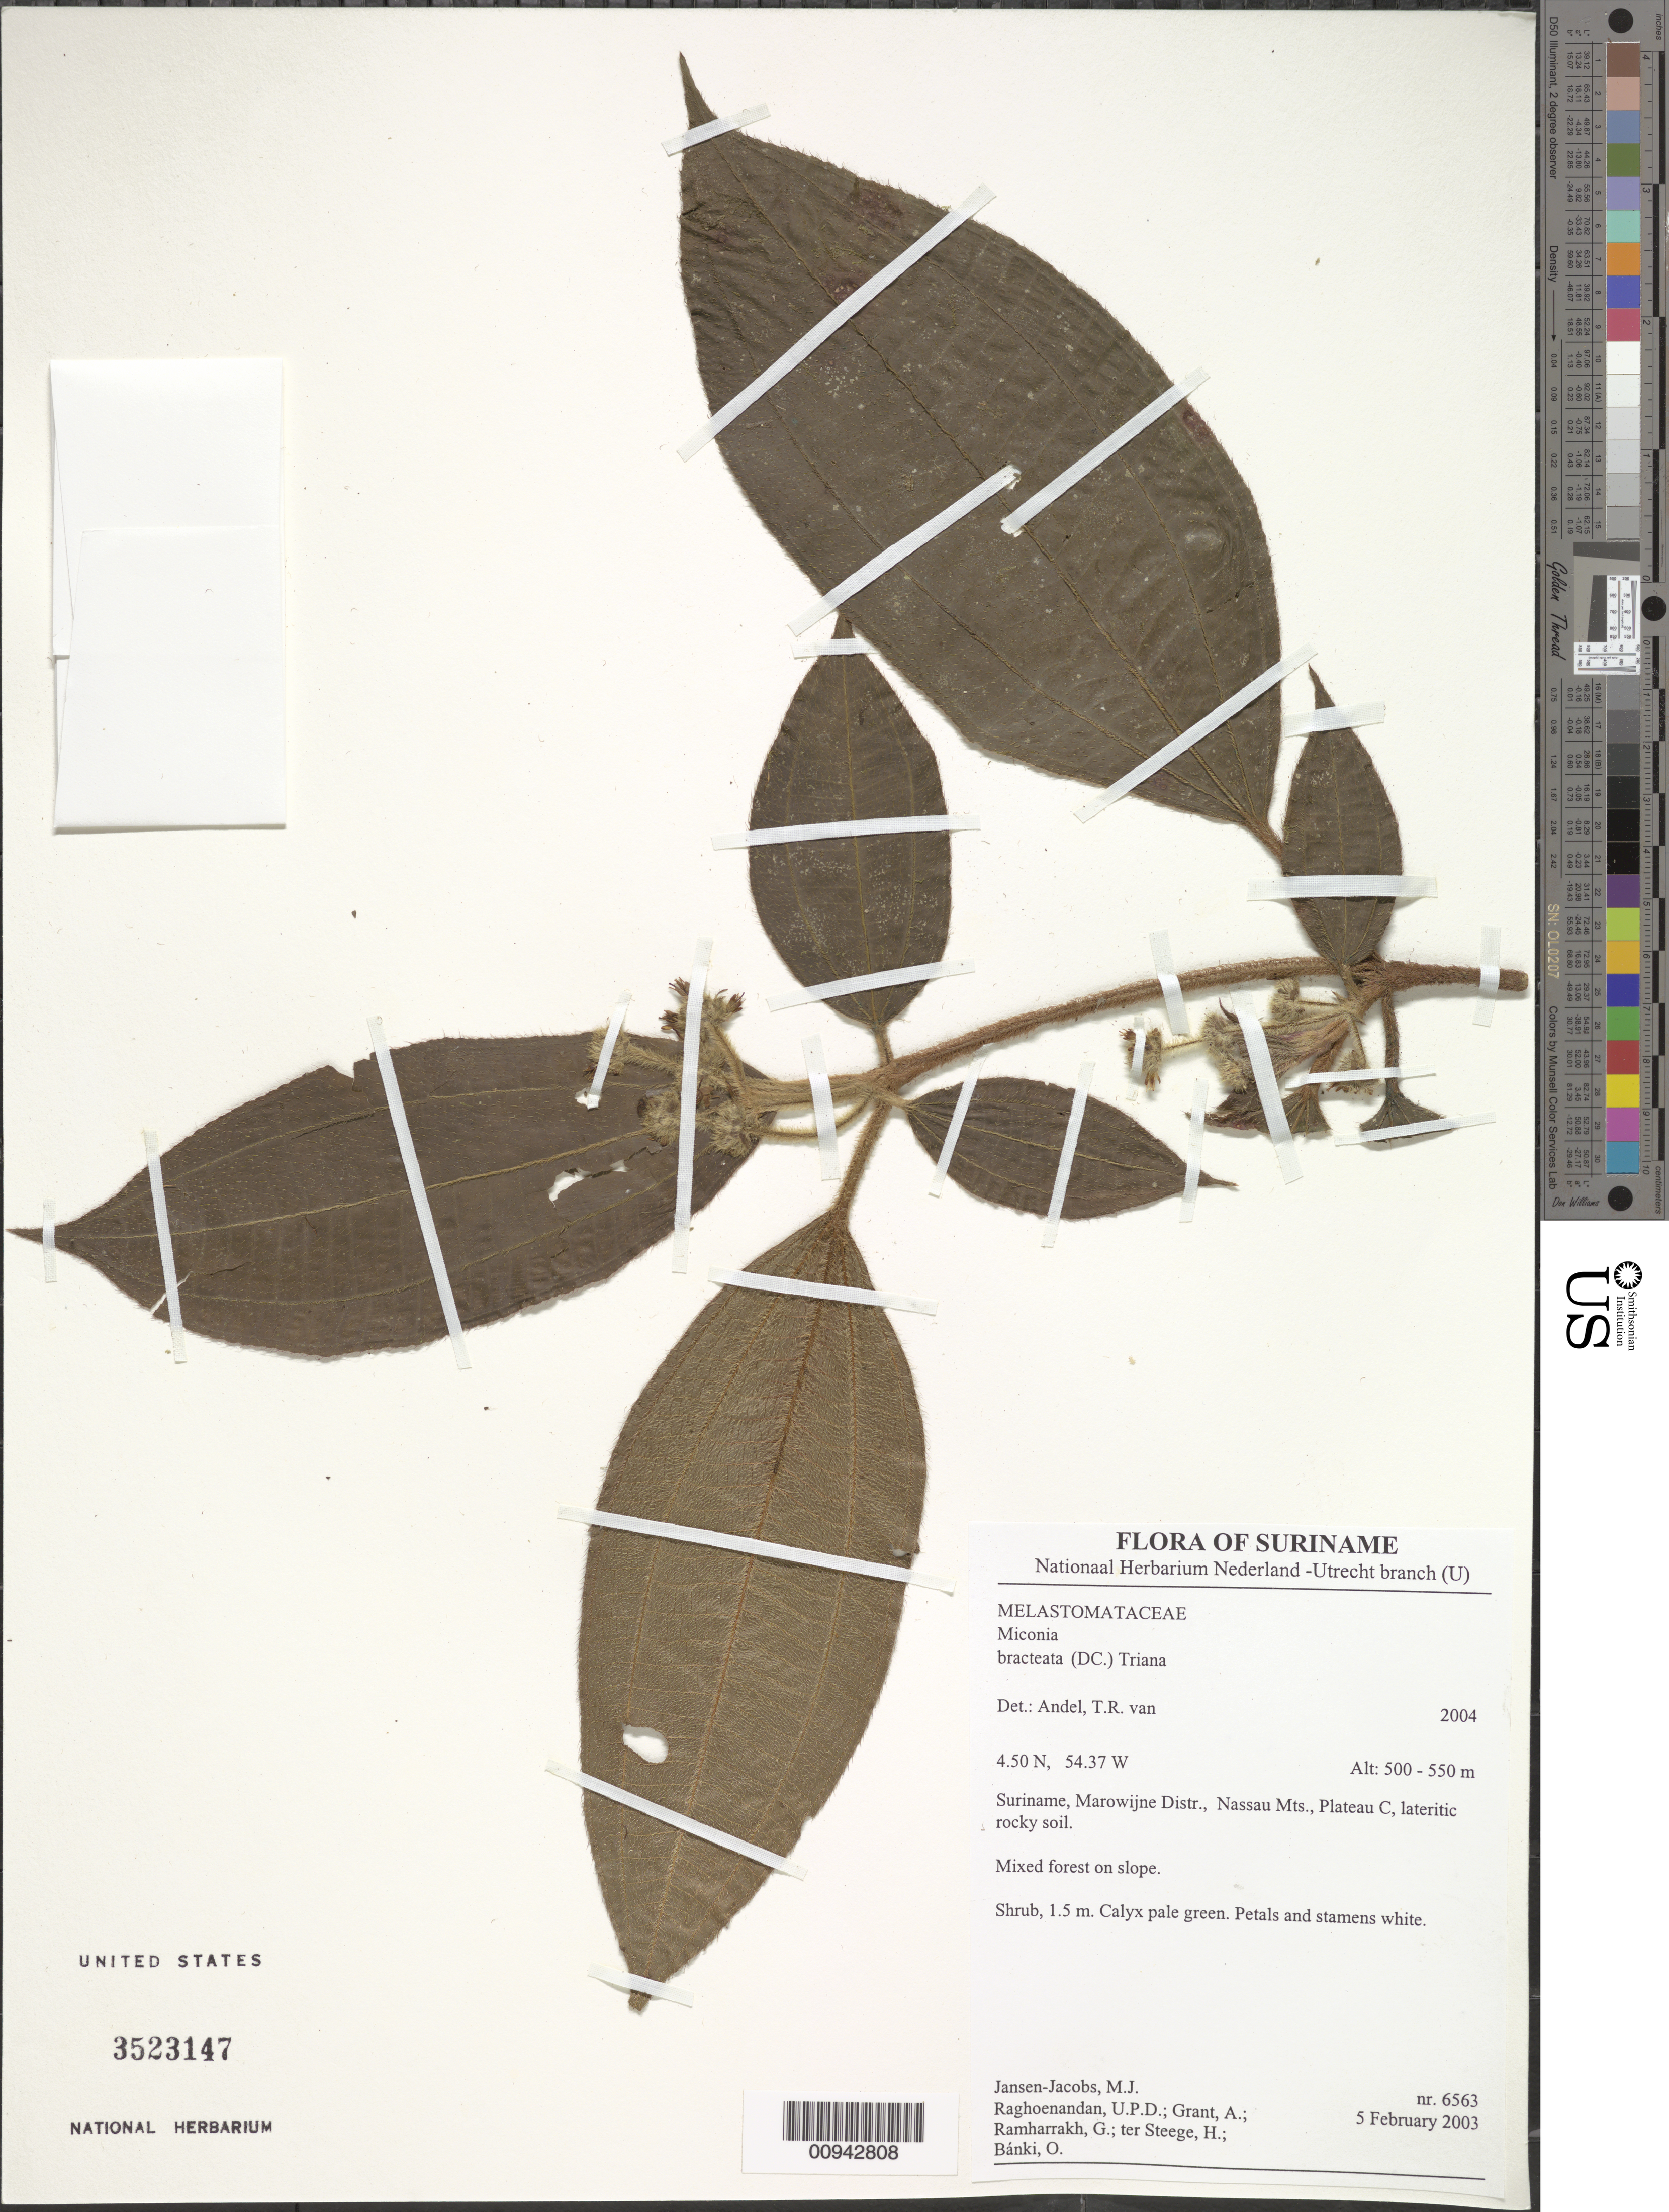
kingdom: Plantae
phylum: Tracheophyta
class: Magnoliopsida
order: Myrtales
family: Melastomataceae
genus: Miconia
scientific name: Miconia bracteata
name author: (DC.) Triana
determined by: Andel, Tinde R. van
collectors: M. J. Jansen-Jacobs, U. Raghoenandan, A. Grant, G. Ramharrakh, H. ter Steege & O. Bánki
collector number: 6563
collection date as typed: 5-Feb-03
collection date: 2003-02-05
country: Suriname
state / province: Marowijne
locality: Nassau Mts., Plateau C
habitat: Lateritic rocky soil. Mixed forest on slope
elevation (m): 500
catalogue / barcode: US 3523147